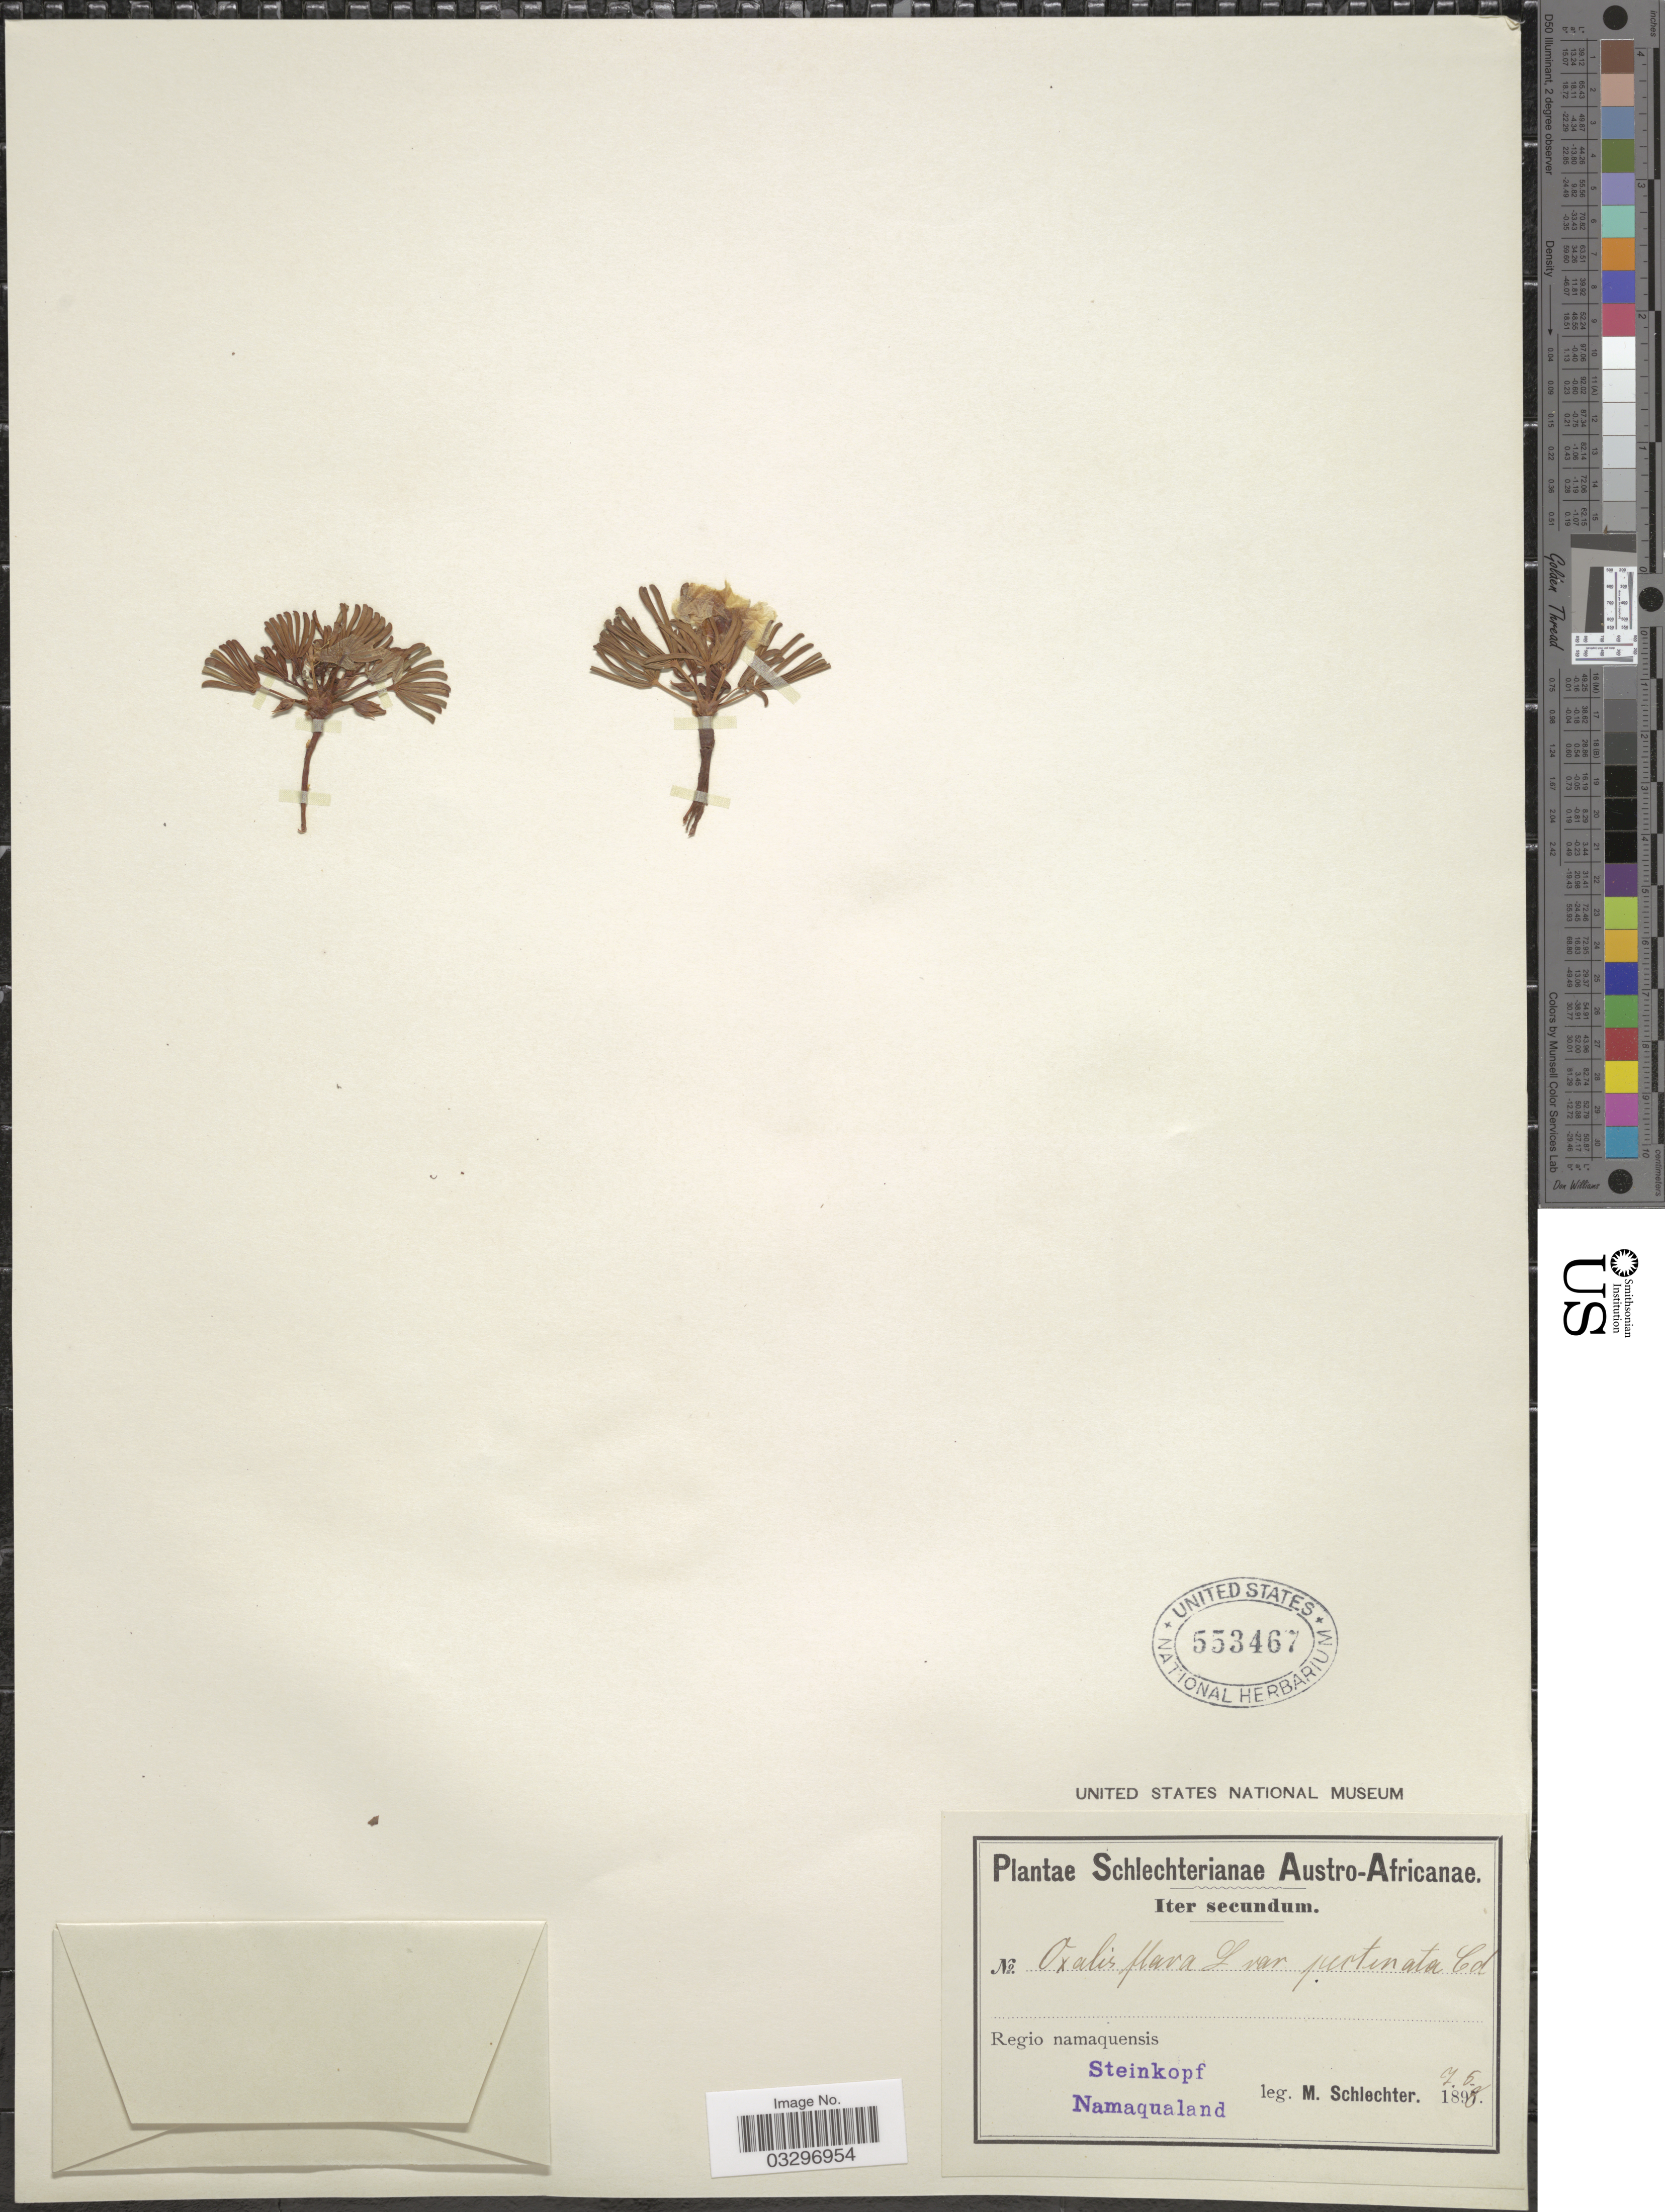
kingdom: Plantae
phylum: Tracheophyta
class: Magnoliopsida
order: Oxalidales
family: Oxalidaceae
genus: Oxalis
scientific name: Oxalis flava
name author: L.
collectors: M. Schlechter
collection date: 1898-06-07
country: South Africa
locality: Austro-Africanae. Regio namaquensis. Steinkopf Namaqualand.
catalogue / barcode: US 553467